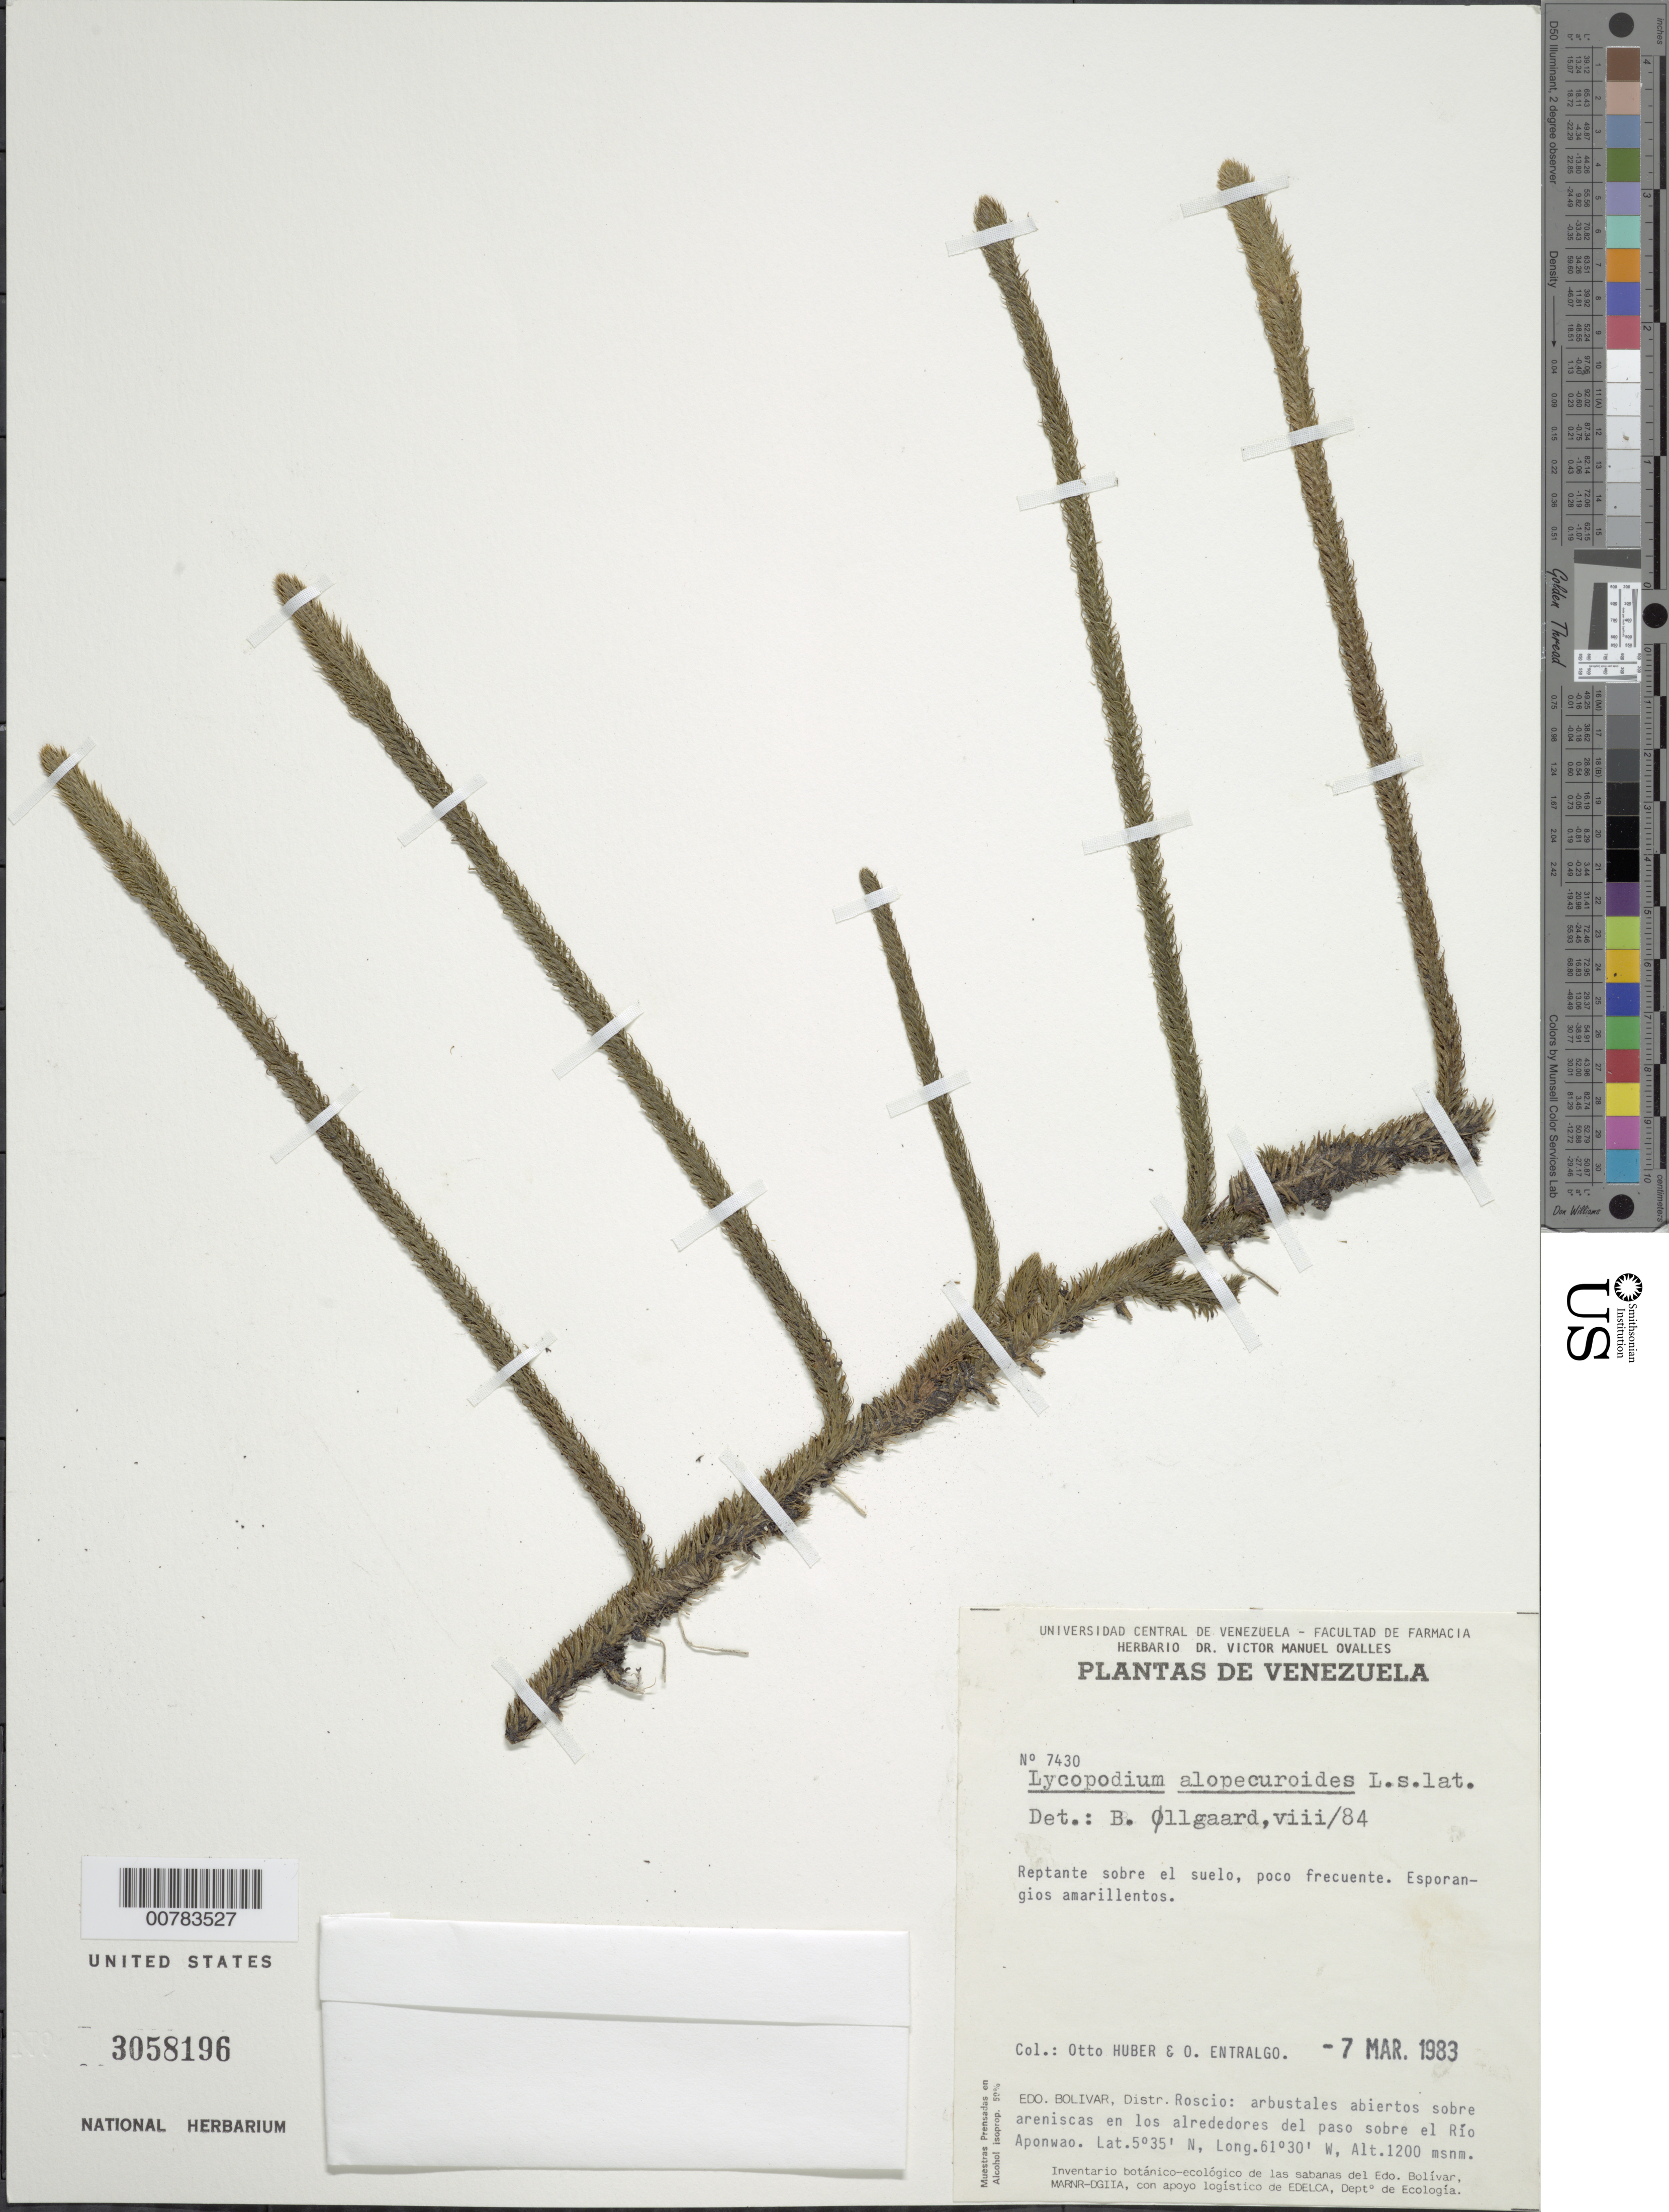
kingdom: Plantae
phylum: Tracheophyta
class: Lycopodiopsida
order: Lycopodiales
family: Lycopodiaceae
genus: Lycopodiella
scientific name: Lycopodiella alopecuroides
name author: (L.) Cranfill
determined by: Øllgaard, Benjamin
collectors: O. Huber & O. Entralgo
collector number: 7430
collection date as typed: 7-Mar-83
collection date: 1983-03-07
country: Venezuela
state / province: Bolívar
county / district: Roscio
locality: Río Aponwao, del paso sobre el Salto Aponwao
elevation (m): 1200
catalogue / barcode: US 3058196